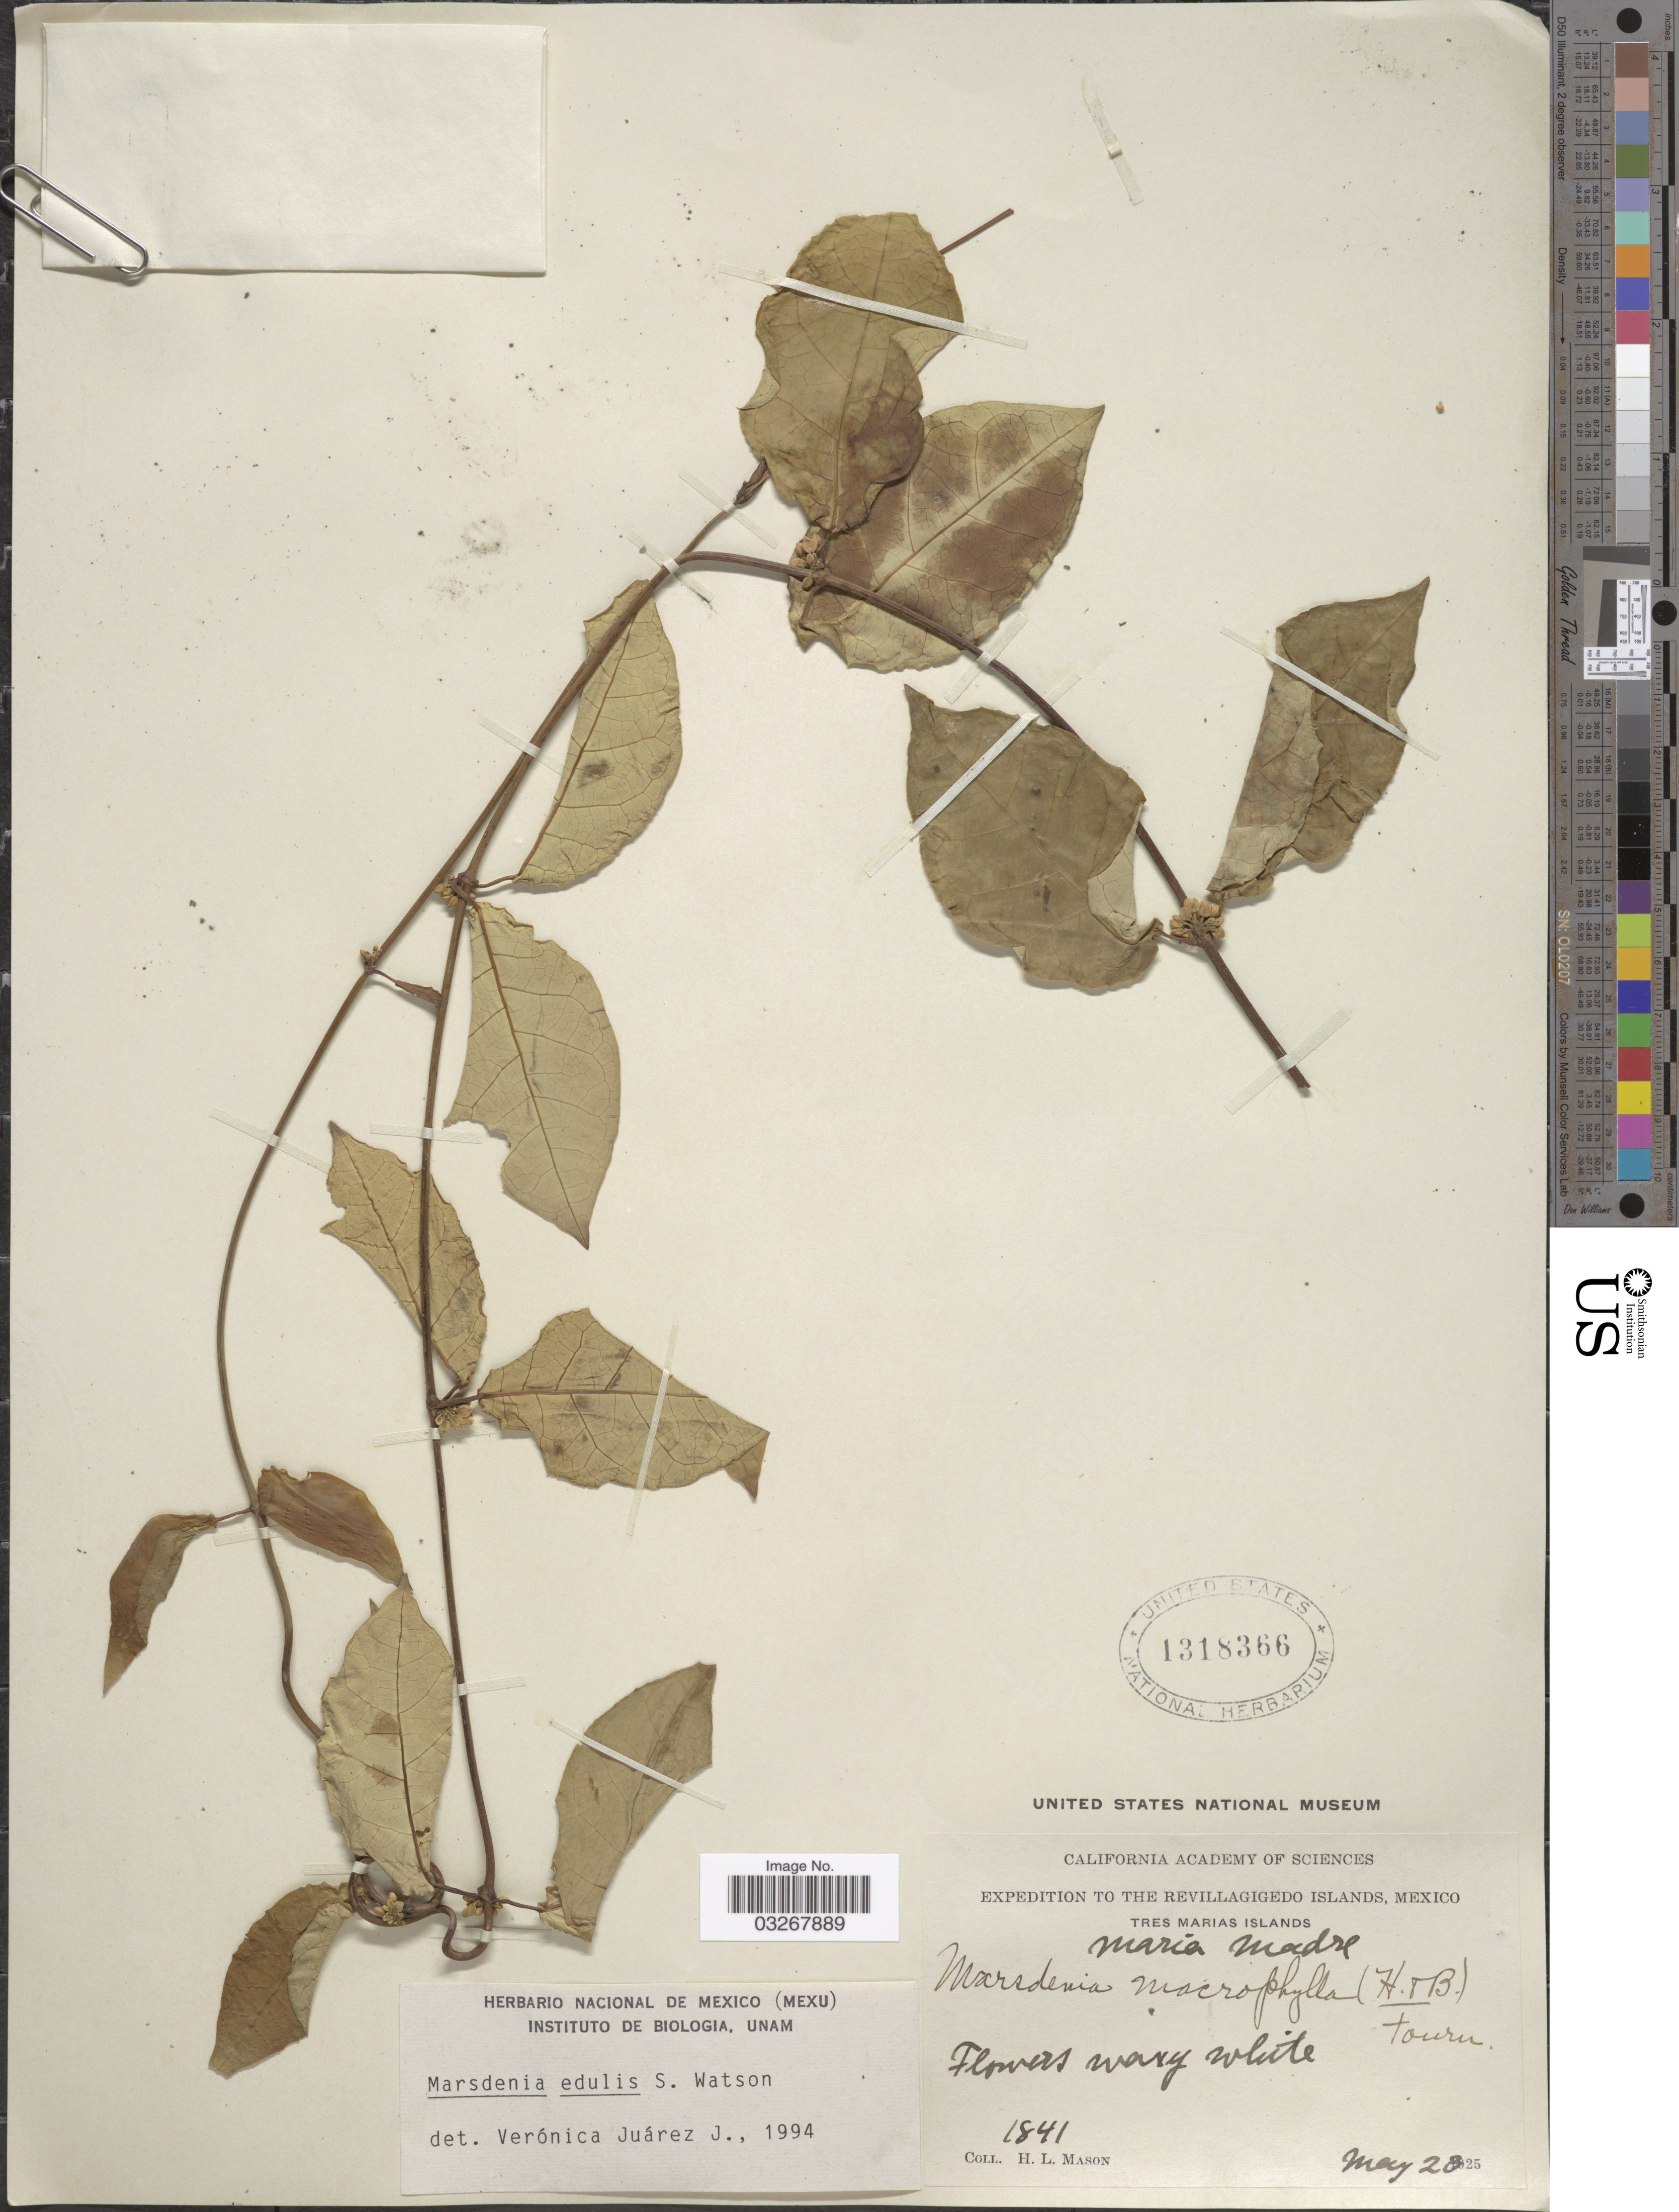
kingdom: Plantae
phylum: Tracheophyta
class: Magnoliopsida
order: Gentianales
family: Apocynaceae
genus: Marsdenia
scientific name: Marsdenia edulis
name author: S. Watson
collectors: H. L. Mason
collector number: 1841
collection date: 1925-05-23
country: Mexico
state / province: Colima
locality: The Revillagigedo Islands. Tres Marias Islands. Maria Madre.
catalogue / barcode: US 1318366